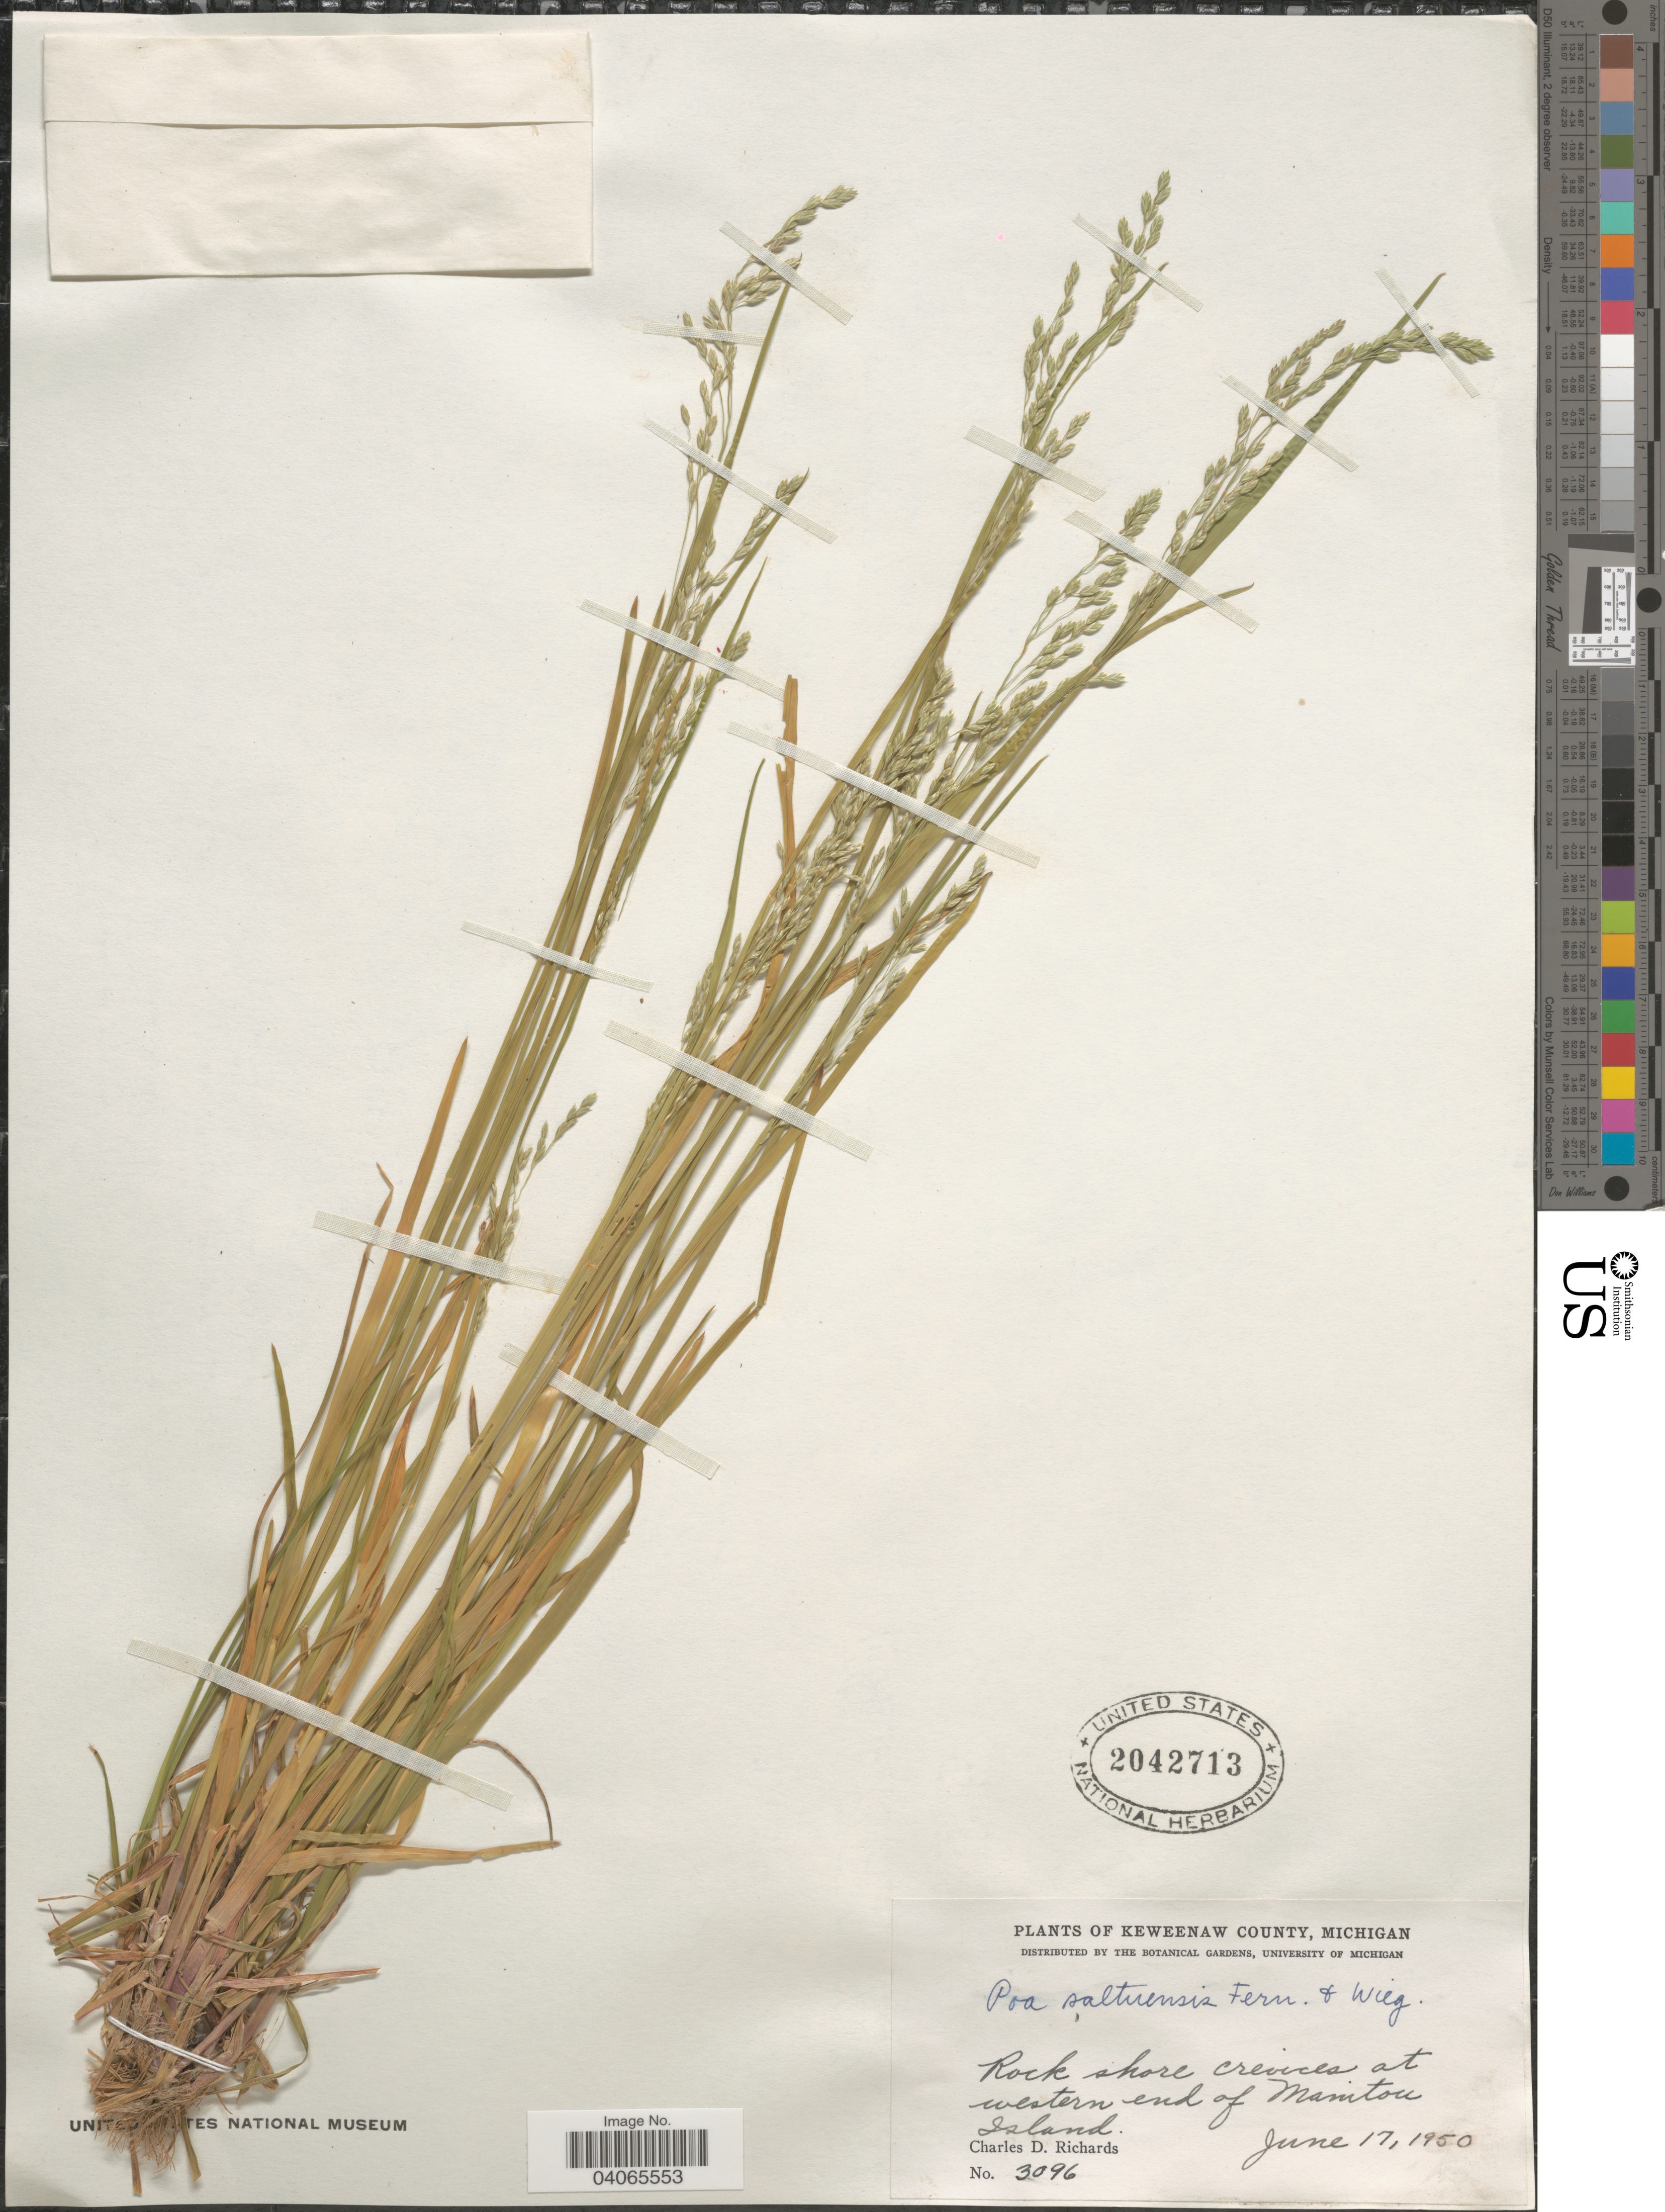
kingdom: Plantae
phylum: Tracheophyta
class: Liliopsida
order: Poales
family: Poaceae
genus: Poa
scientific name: Poa saltuensis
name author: Fernald & Wiegand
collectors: C. Richards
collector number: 3096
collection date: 1950-06-17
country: United States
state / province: Michigan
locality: Keweenaw County. Rock shore crevices at western end of Mamton Island.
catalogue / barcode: US 2042713